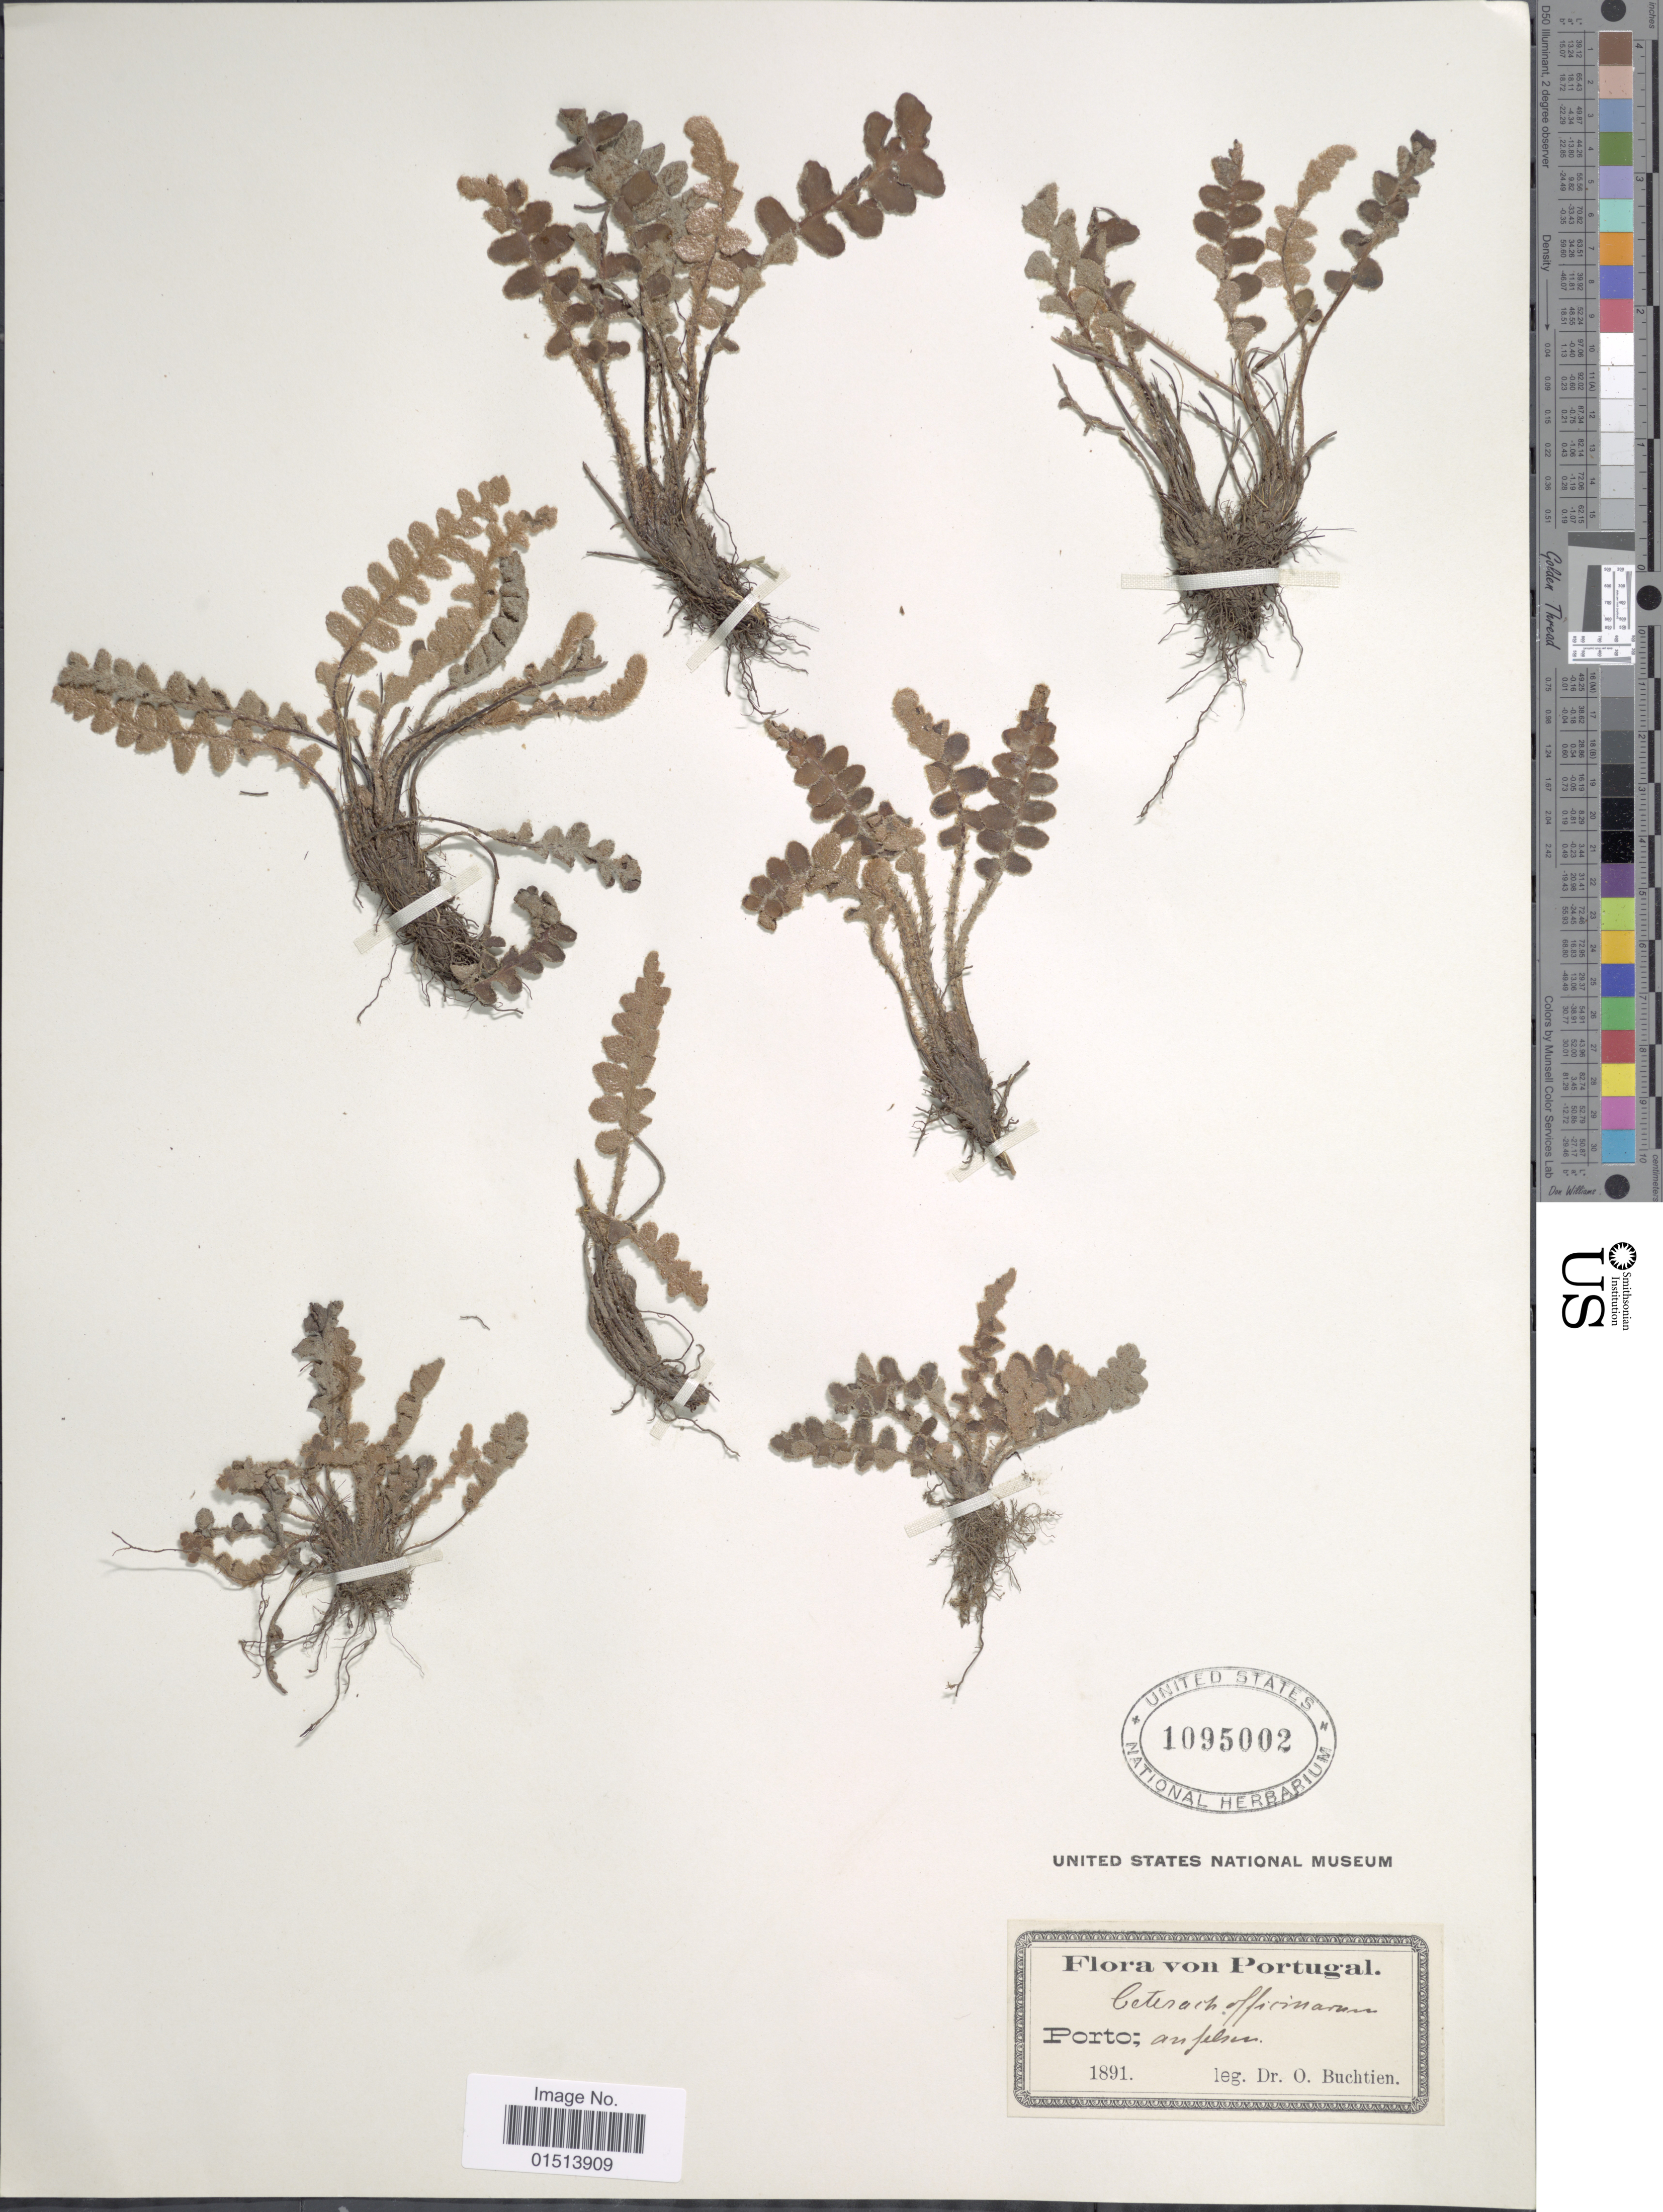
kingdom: Plantae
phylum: Tracheophyta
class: Polypodiopsida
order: Polypodiales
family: Aspleniaceae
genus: Asplenium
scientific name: Asplenium officinarum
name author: DC.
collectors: O. Buchtien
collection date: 1891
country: Portugal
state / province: Porto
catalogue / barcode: US 1095002